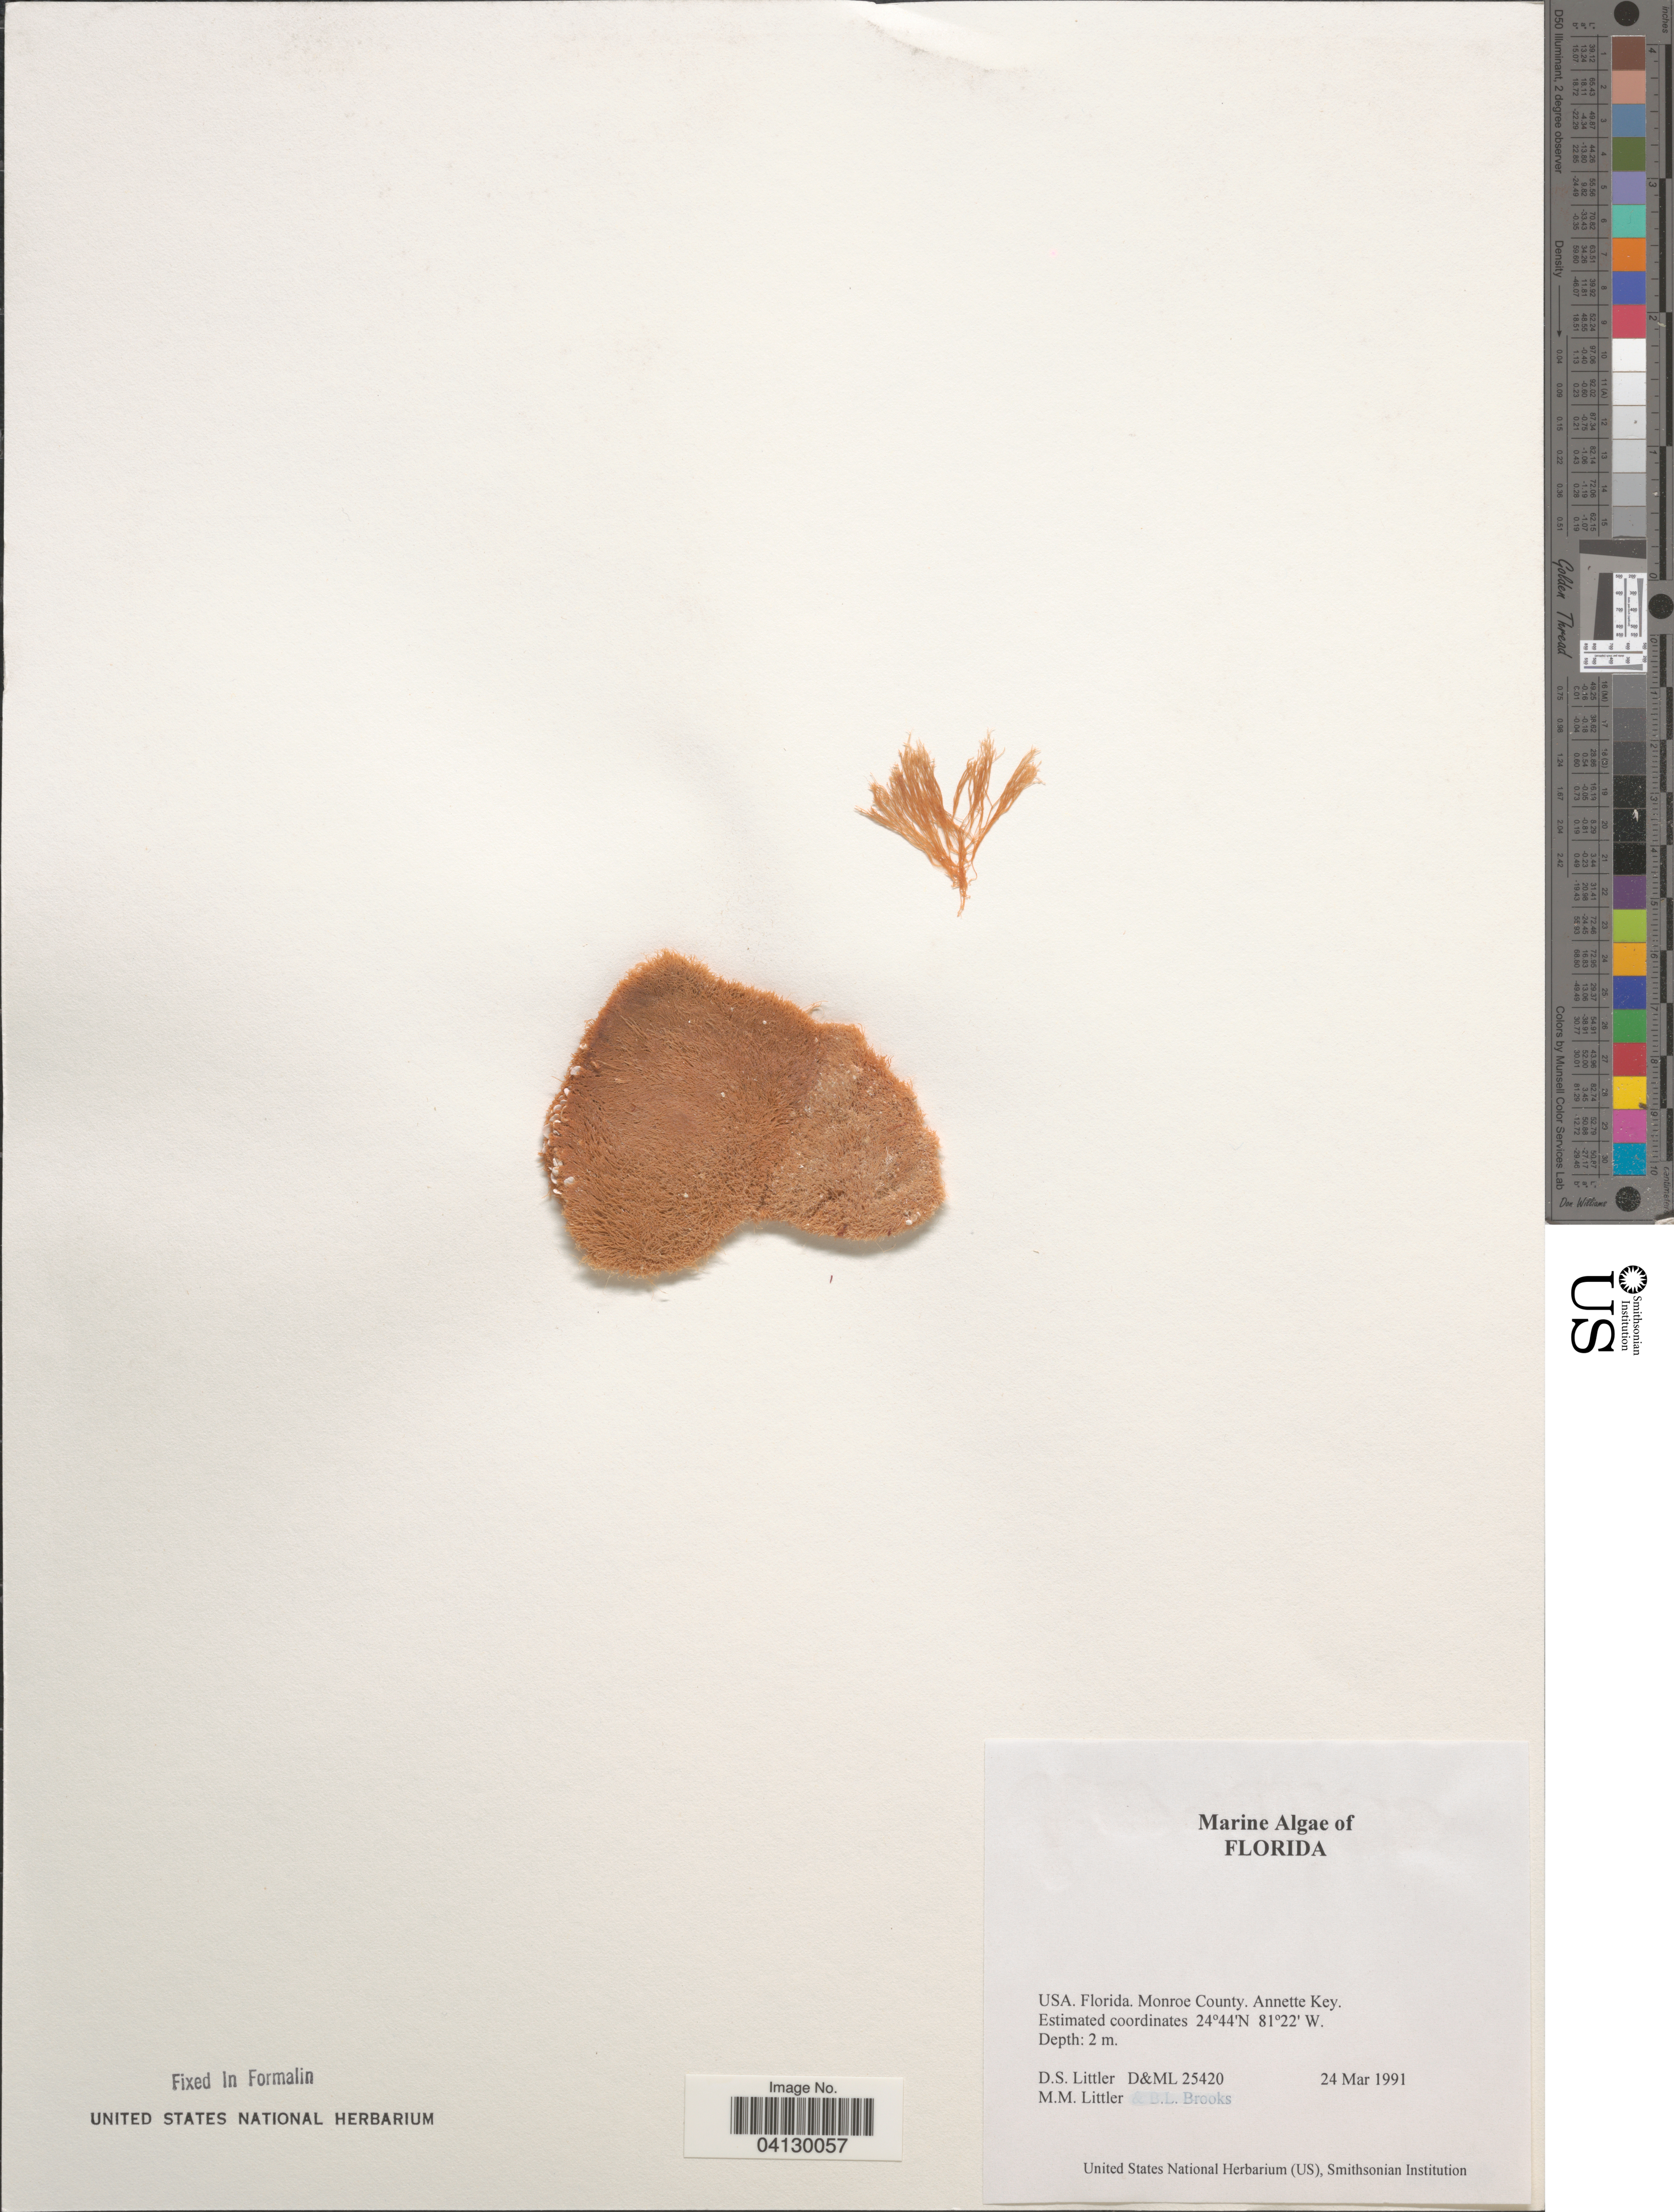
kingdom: Plantae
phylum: Rhodophyta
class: Florideophyceae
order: Corallinales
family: Corallinaceae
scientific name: Crustose Coralline Algae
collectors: D. S. Littler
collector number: D&ML 25420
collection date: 1991-03-24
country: United States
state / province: Florida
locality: Monroe County. Annette Key.